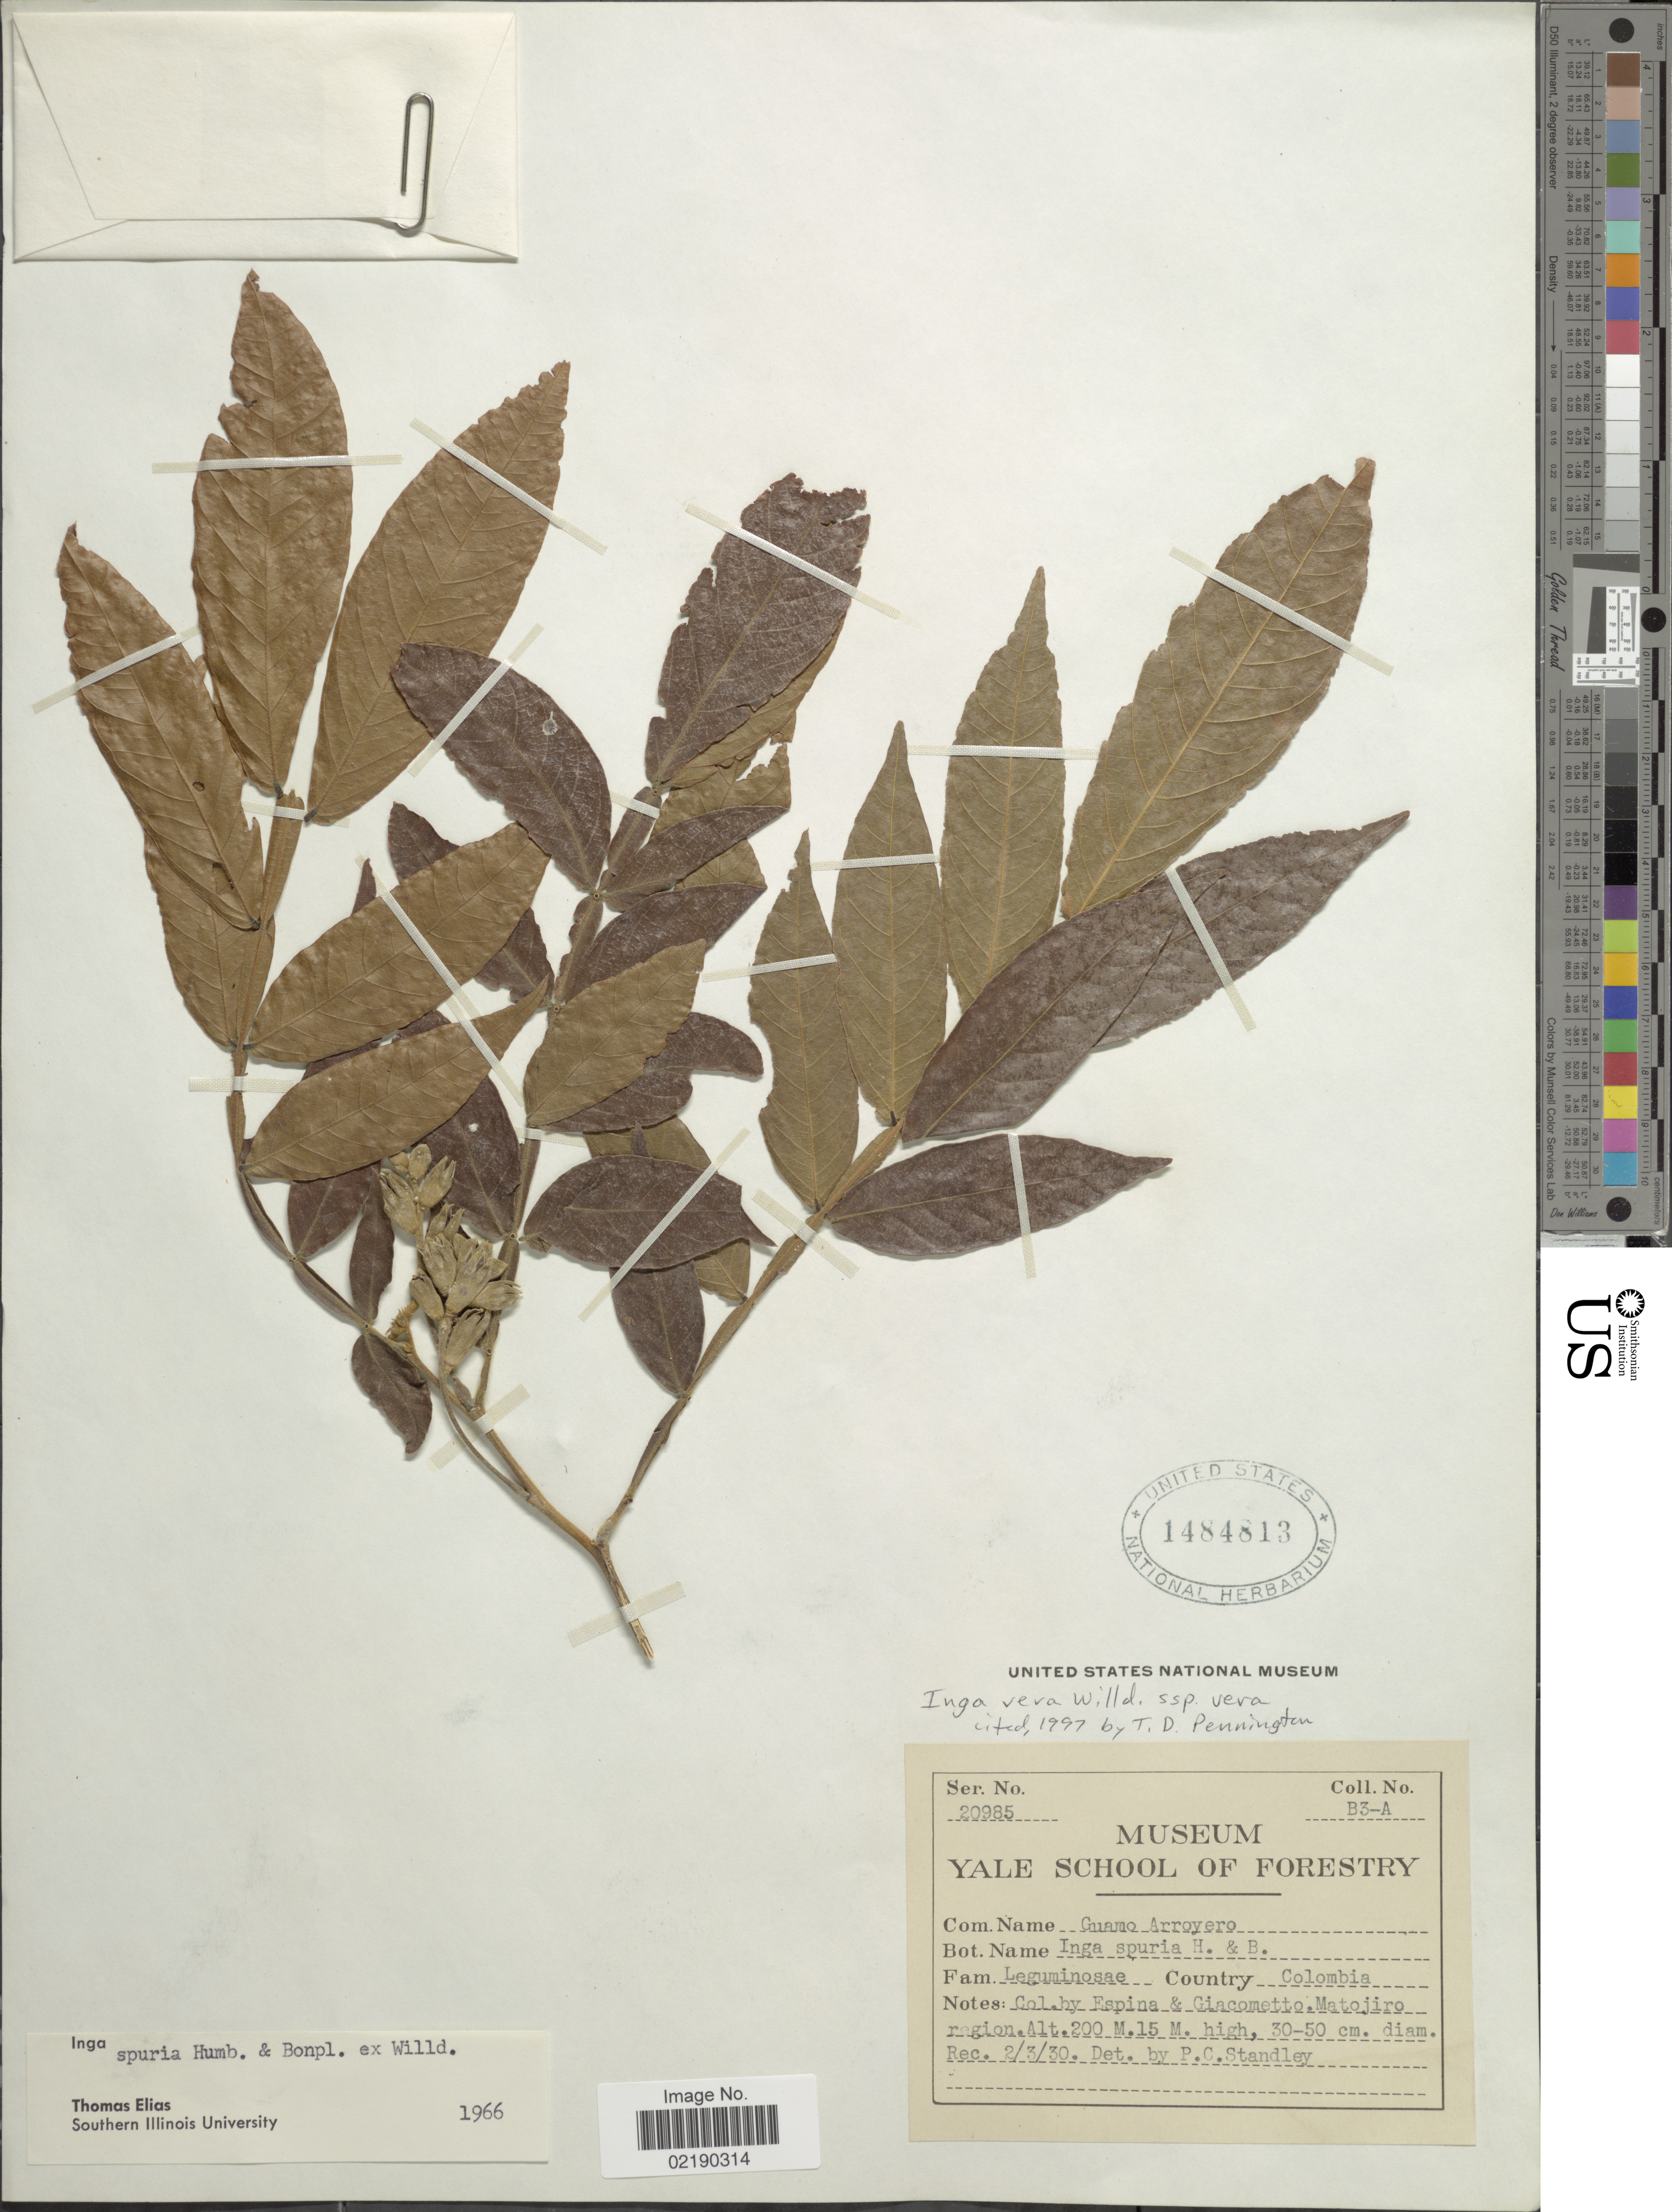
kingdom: Plantae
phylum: Tracheophyta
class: Magnoliopsida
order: Fabales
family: Fabaceae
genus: Inga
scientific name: Inga vera subsp. vera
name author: Willd.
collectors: -. Espina & Giacometto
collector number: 20985/B3-A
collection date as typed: Transcribed d/m/y: 2/3/30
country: Colombia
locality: Matojiro region.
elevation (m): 200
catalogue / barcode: US 1484813